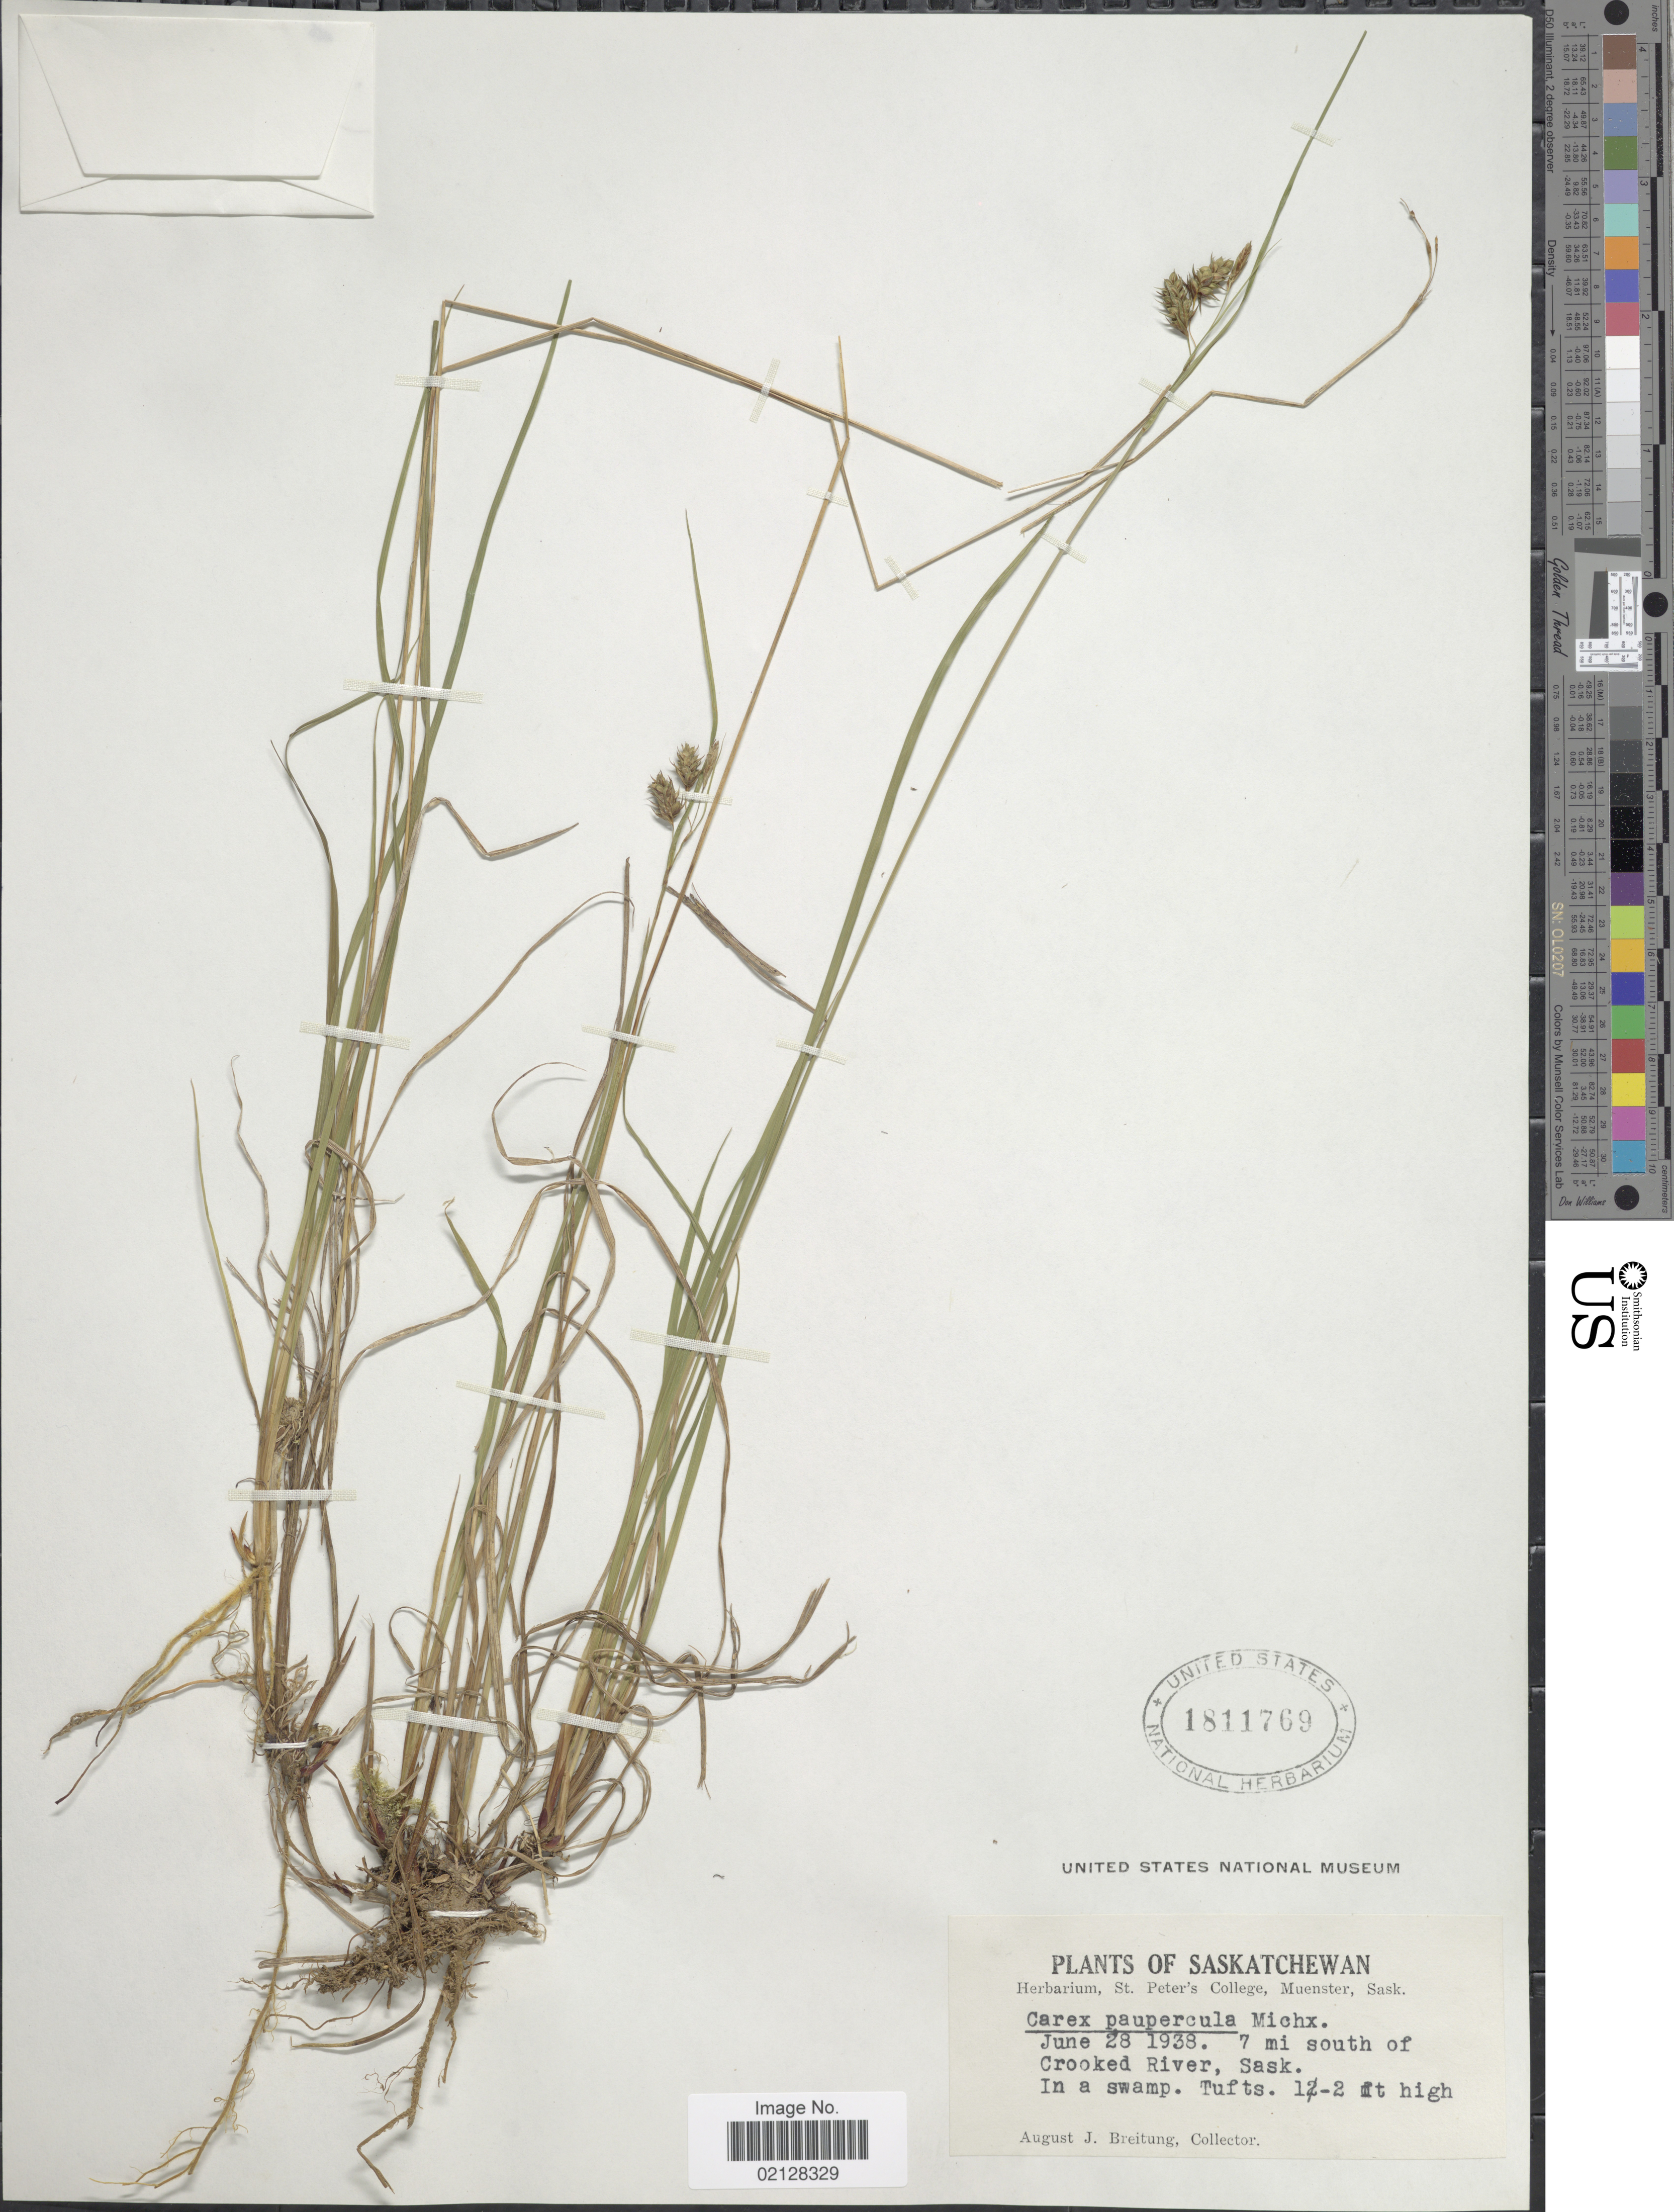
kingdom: Plantae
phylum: Tracheophyta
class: Liliopsida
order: Poales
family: Cyperaceae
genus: Carex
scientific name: Carex magellanica subsp. irrigua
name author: (Wahlenb.) Hiitonen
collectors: A. Breitung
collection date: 1938-06-28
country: Canada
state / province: Saskatchewan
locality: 7 mi. south of Crooked River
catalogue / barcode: US 1811769